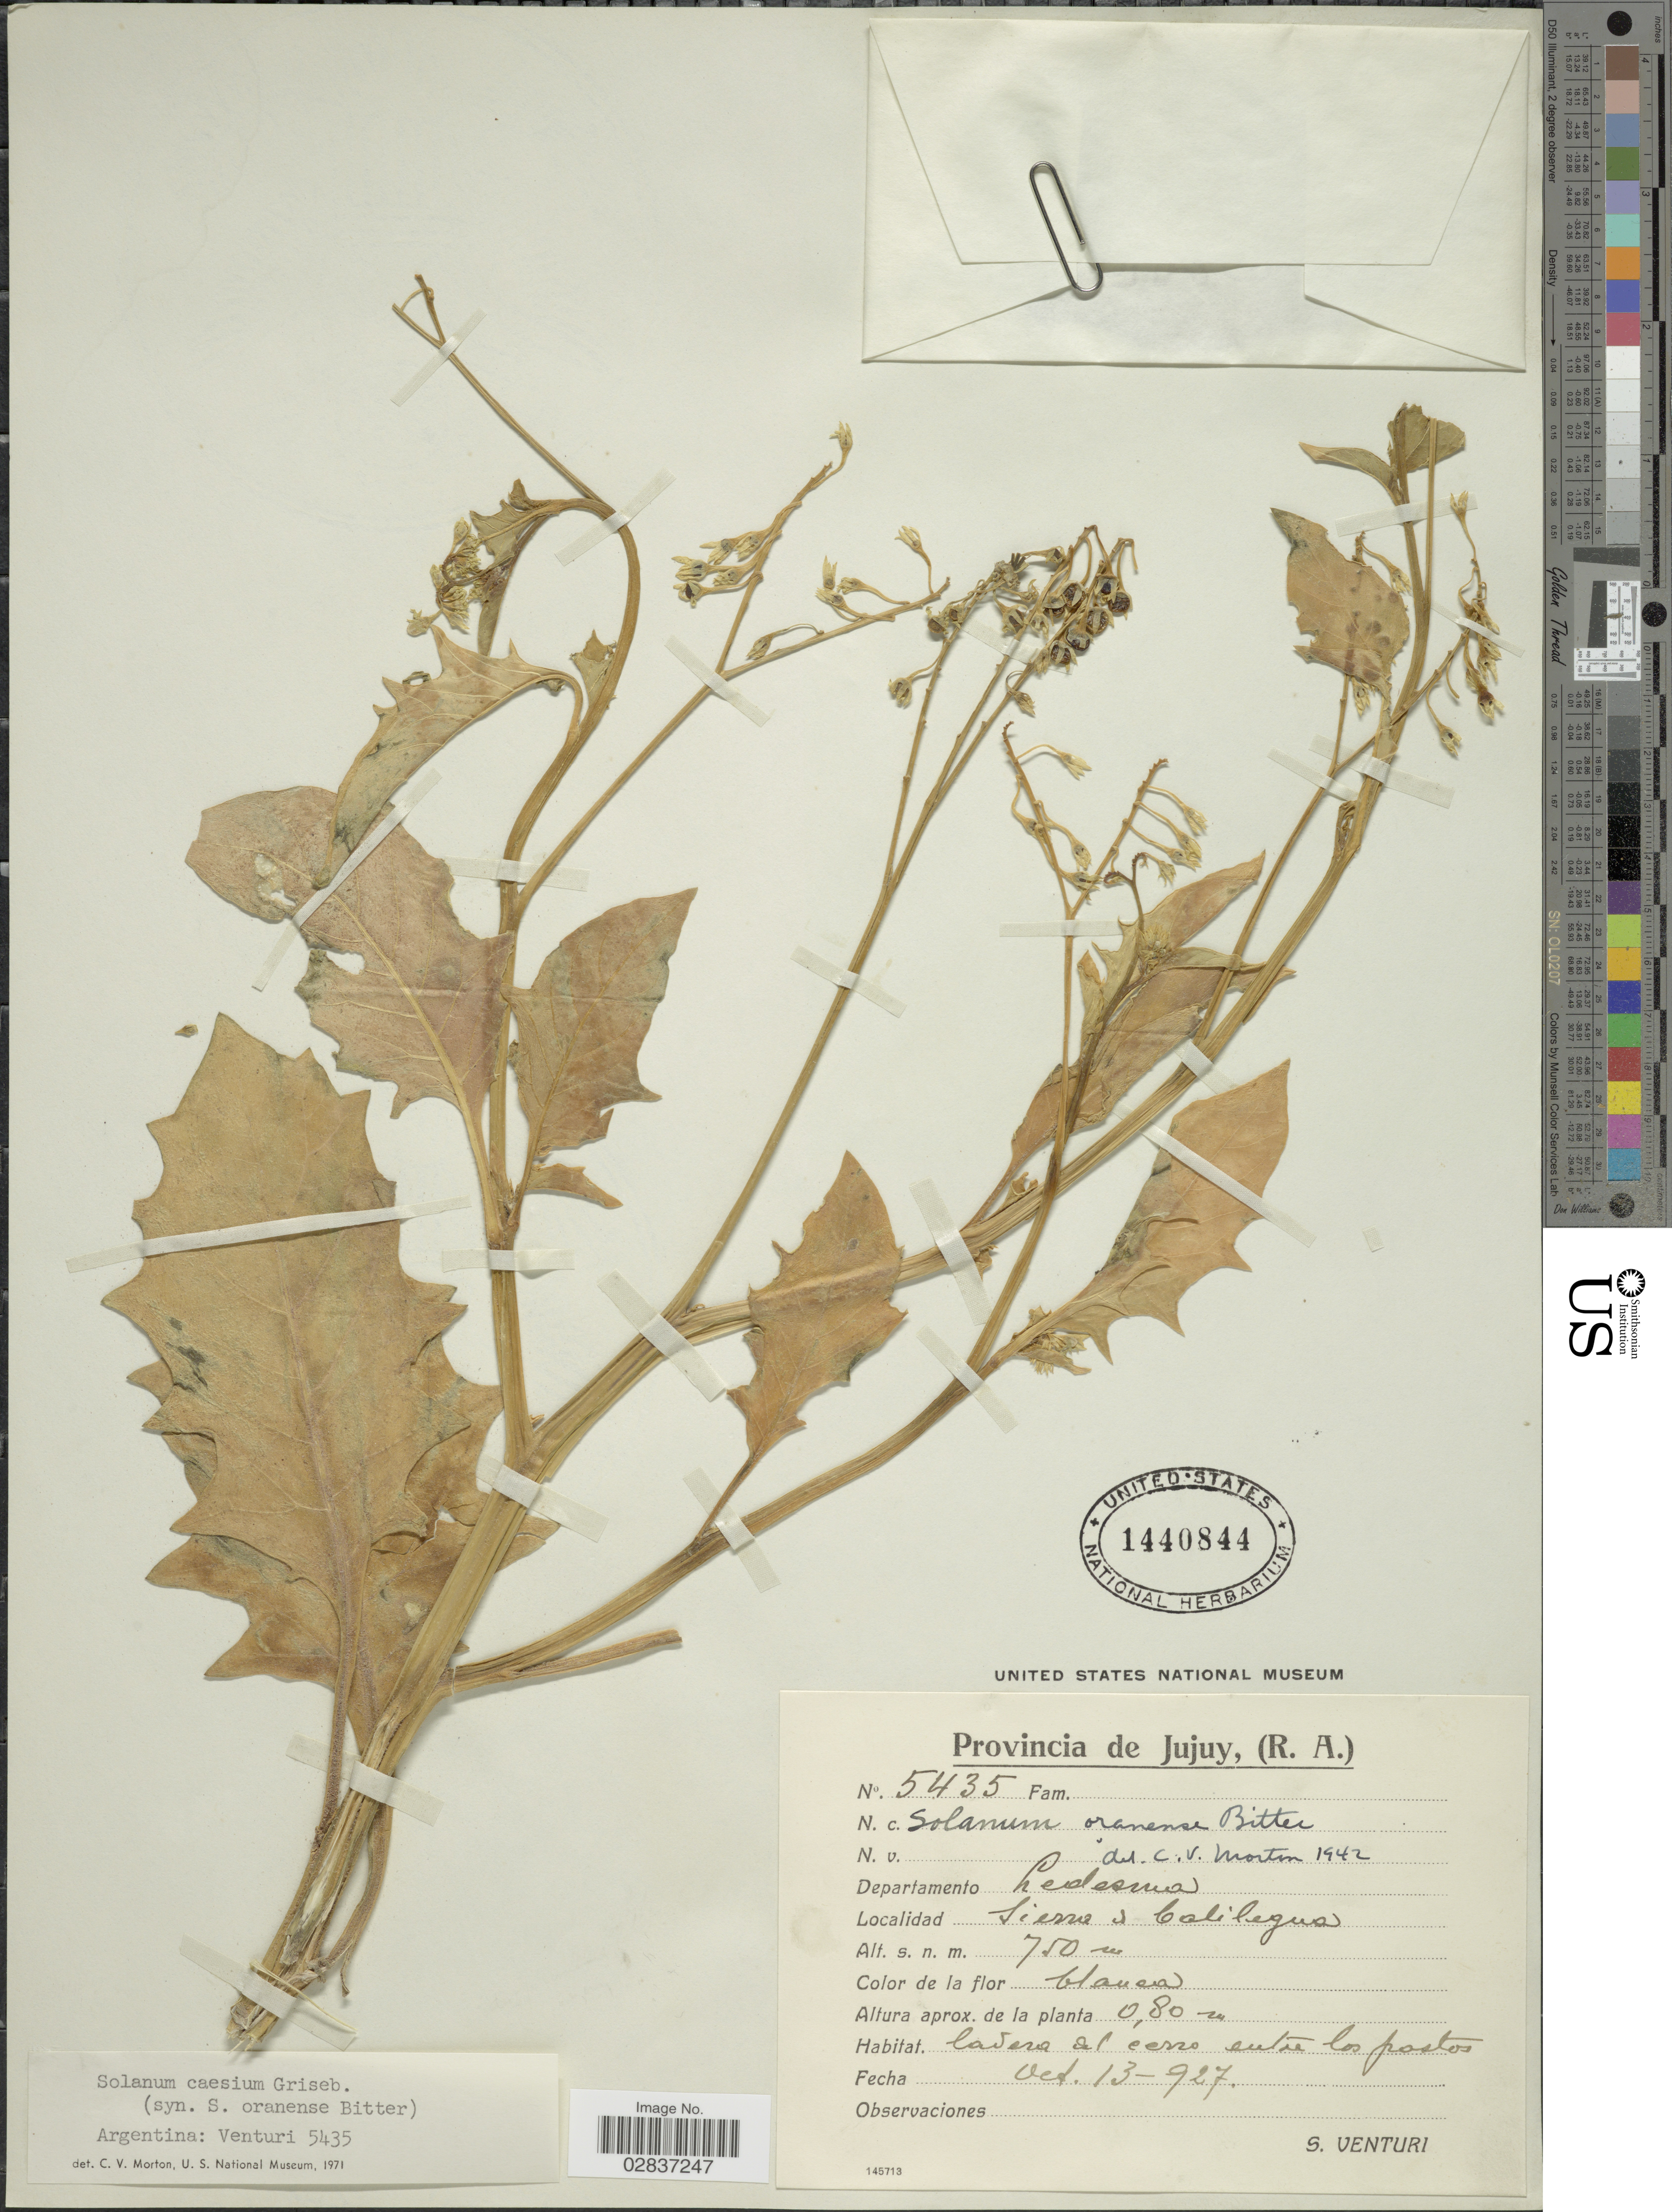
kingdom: Plantae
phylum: Tracheophyta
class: Magnoliopsida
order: Solanales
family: Solanaceae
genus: Solanum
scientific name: Solanum caesium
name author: Griseb.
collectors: S. Venturi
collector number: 5435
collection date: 1927-10-13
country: Argentina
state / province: Jujuy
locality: Departamento Ledesma, Sierra de Calilegua.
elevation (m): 750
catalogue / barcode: US 1440844